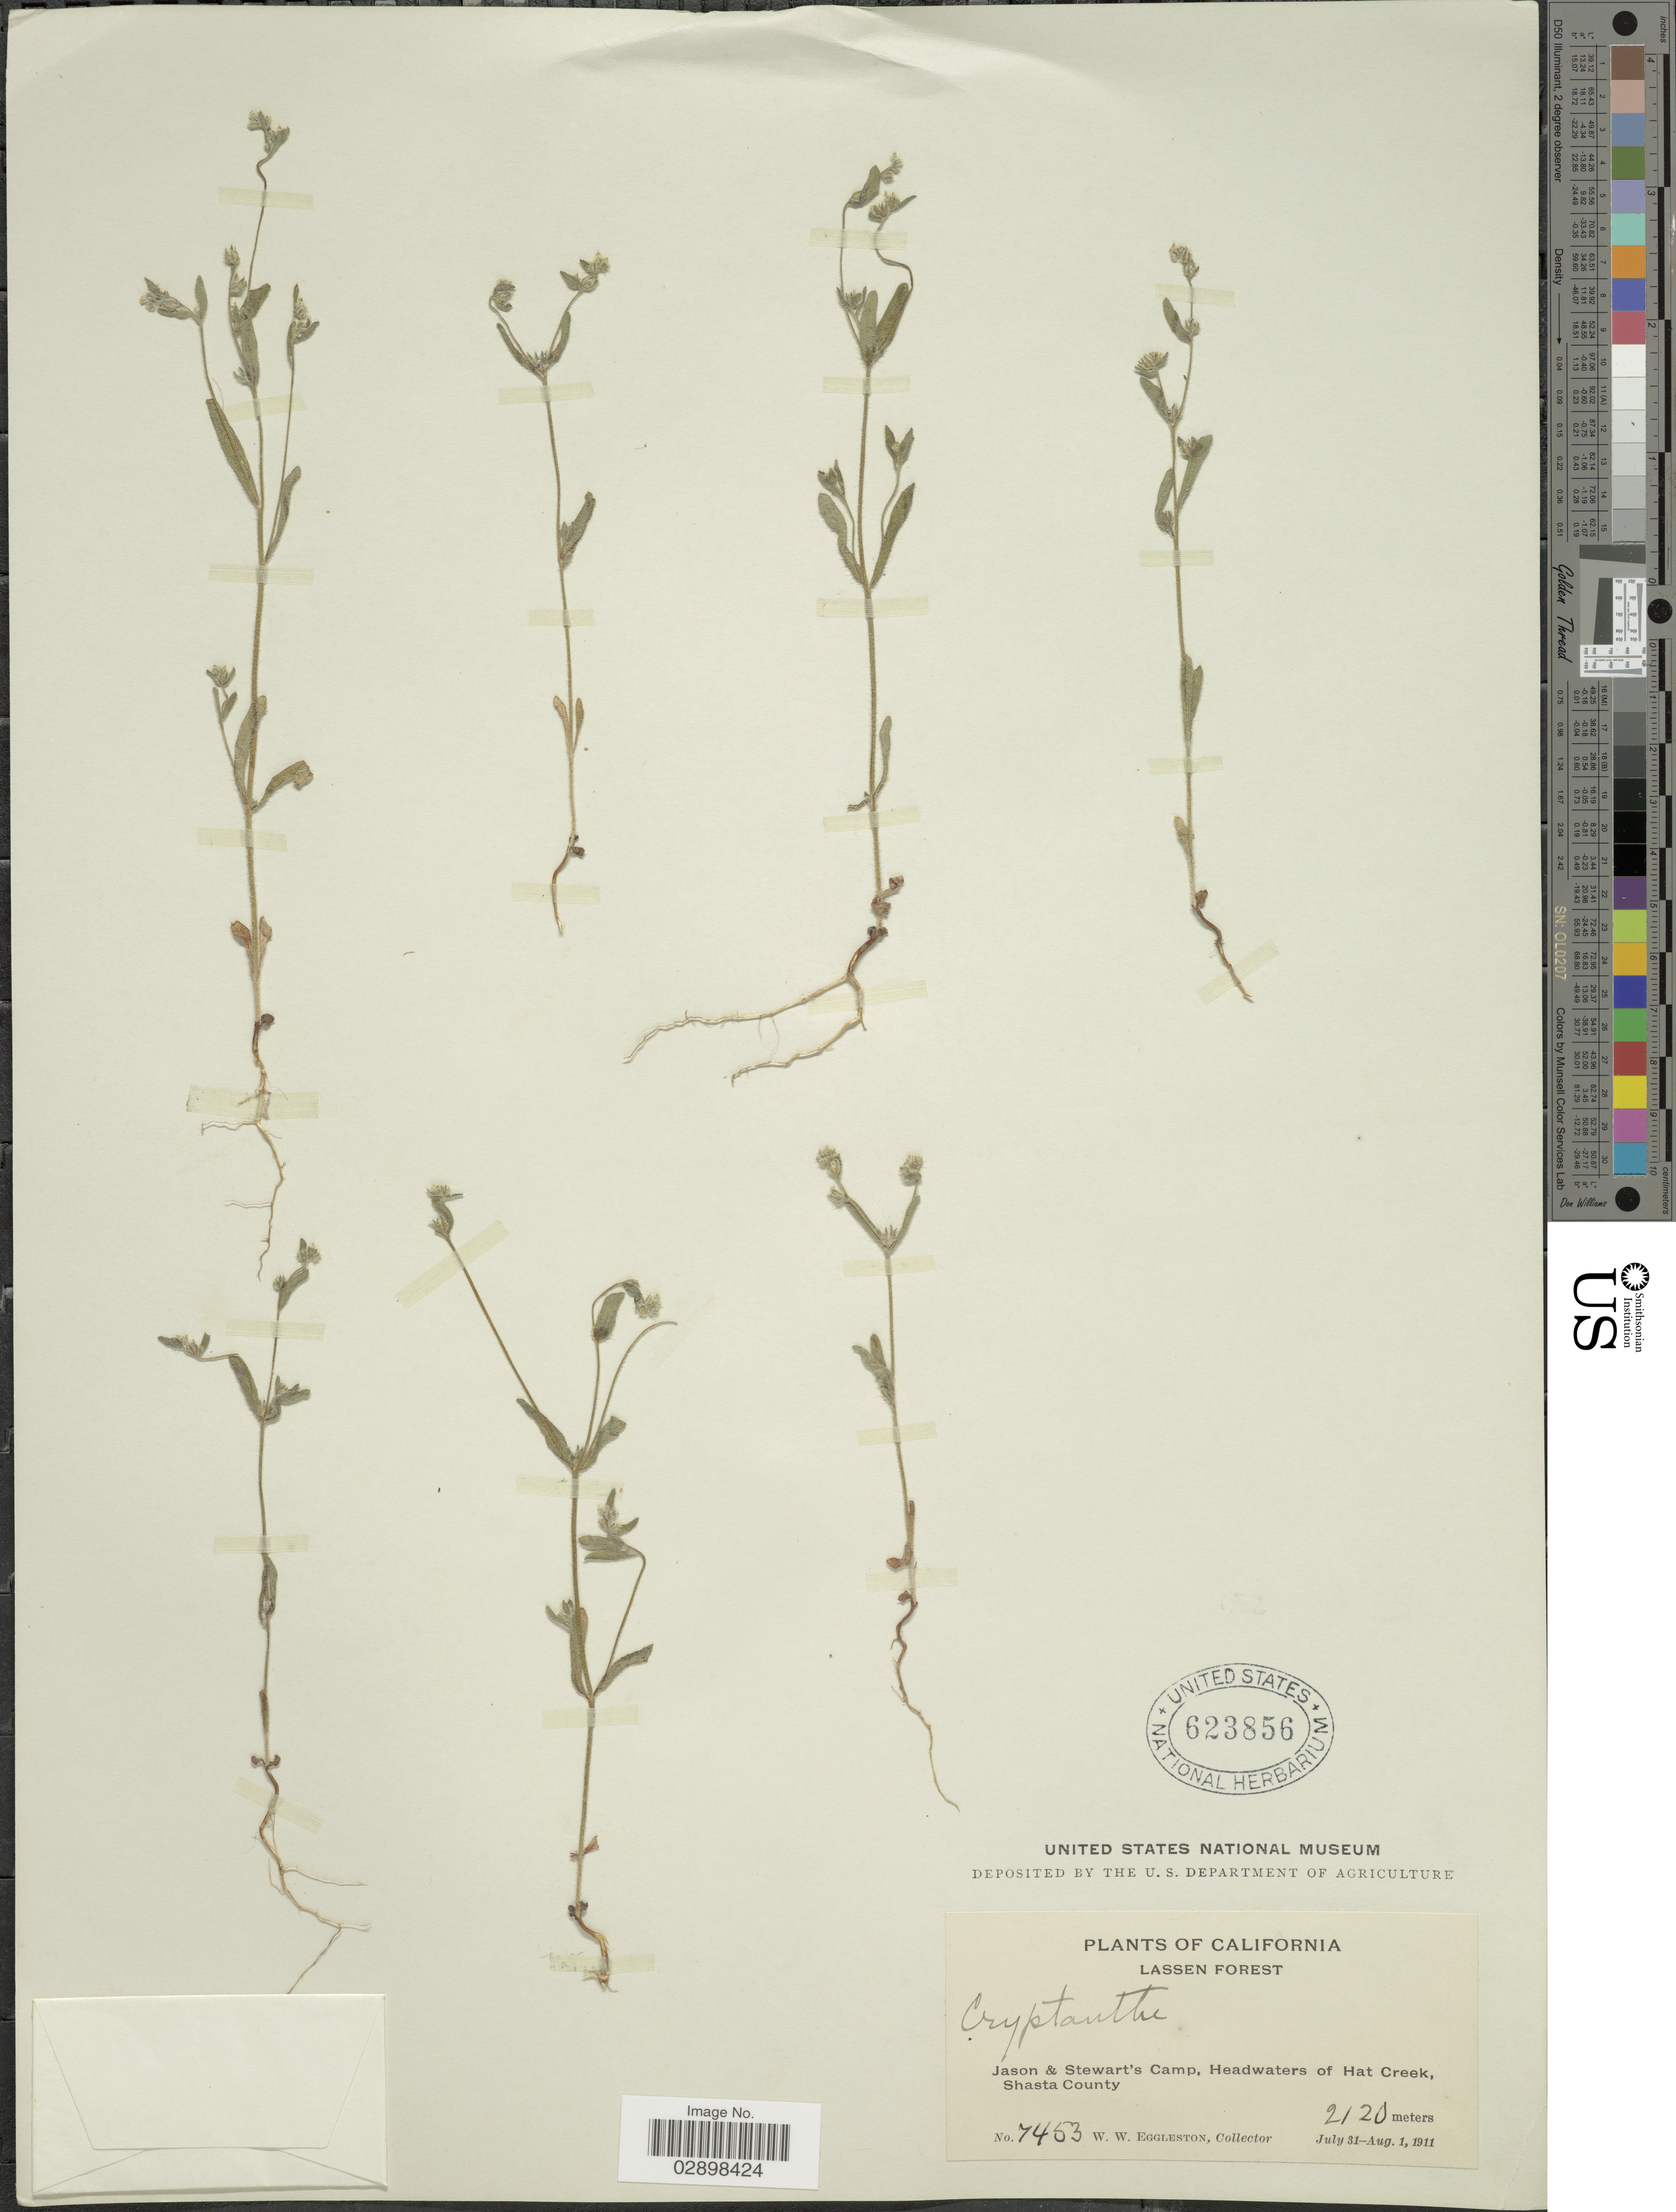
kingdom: Plantae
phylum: Tracheophyta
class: Magnoliopsida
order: Boraginales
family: Boraginaceae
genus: Cryptantha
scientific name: Cryptantha sp.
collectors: W. W. Eggleston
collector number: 7453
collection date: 1911-07-31/1911-08-01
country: United States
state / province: California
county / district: Shasta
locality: Lassen Forest, Jason & Stewart's Camp, Headwaters of Hat Creek, Shasta County.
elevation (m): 2120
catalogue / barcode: US 623856